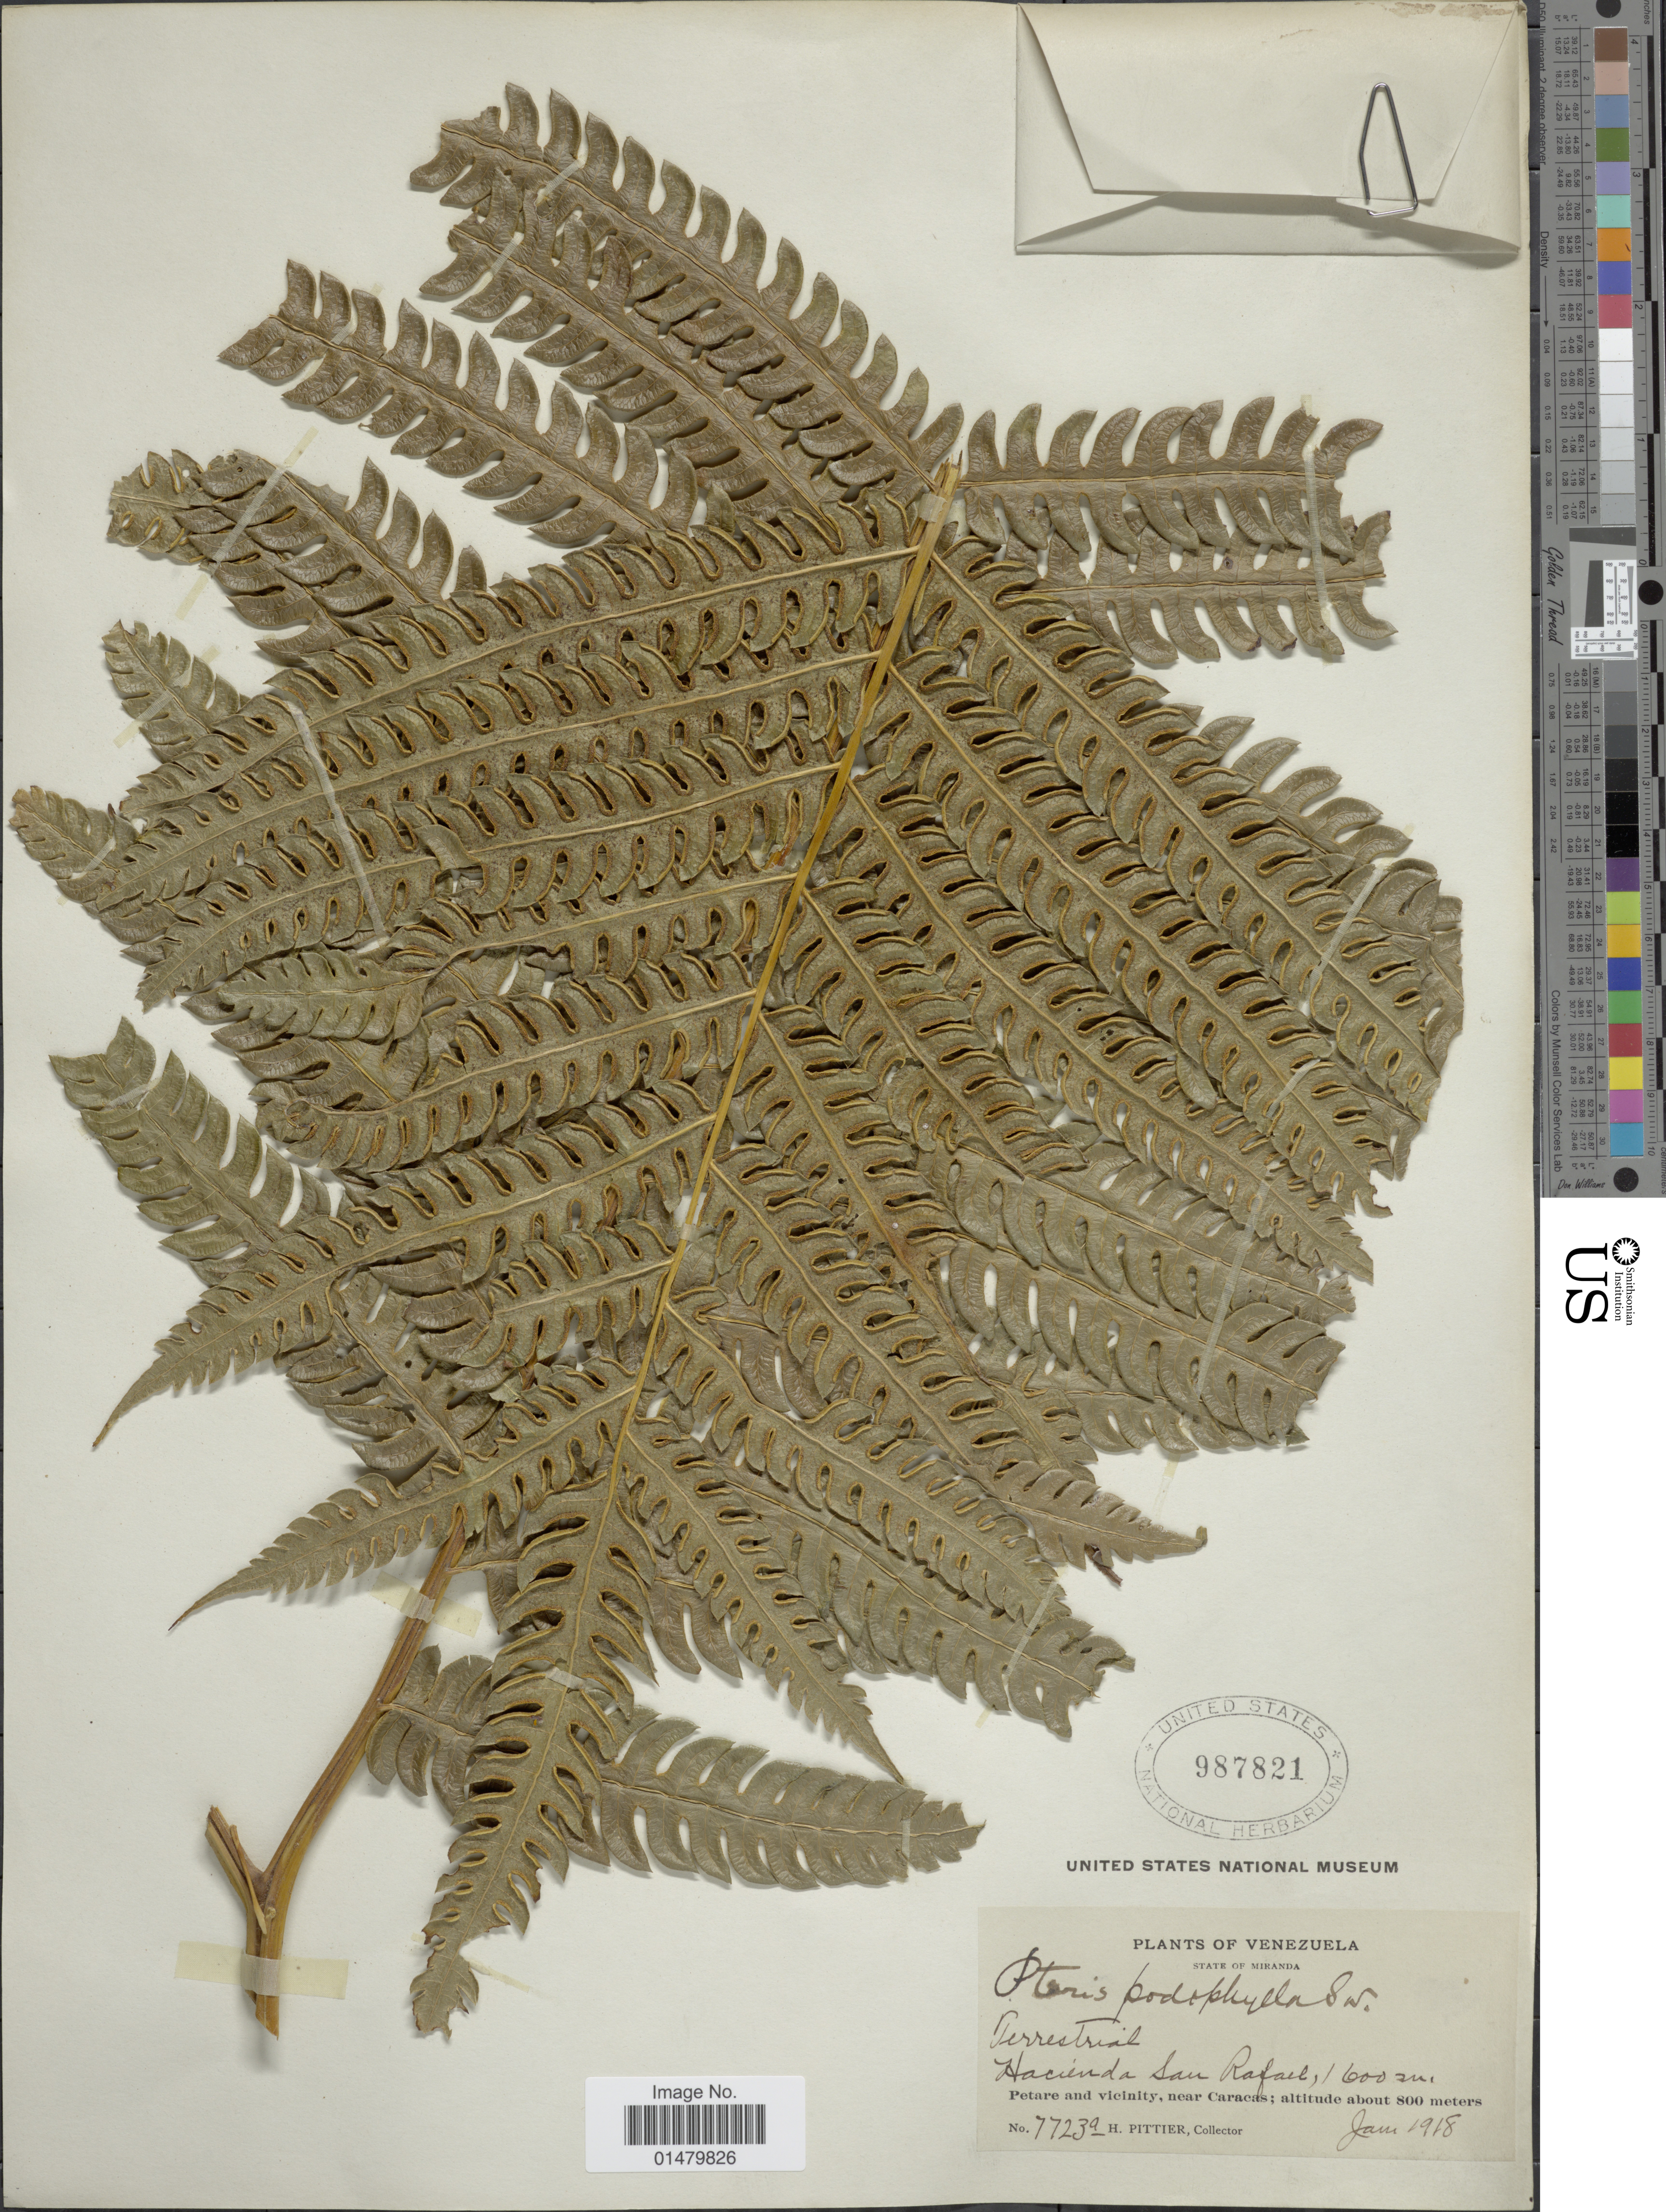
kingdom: Plantae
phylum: Tracheophyta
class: Polypodiopsida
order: Polypodiales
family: Pteridaceae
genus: Pteris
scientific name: Pteris podophylla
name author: Sw.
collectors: H. F. Pittier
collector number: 7723a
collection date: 1918-01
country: Venezuela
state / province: Miranda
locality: State of Miranda. Hacienda San Rafael. Petare and vicinity, near Caracas.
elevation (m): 1600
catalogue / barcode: US 987821